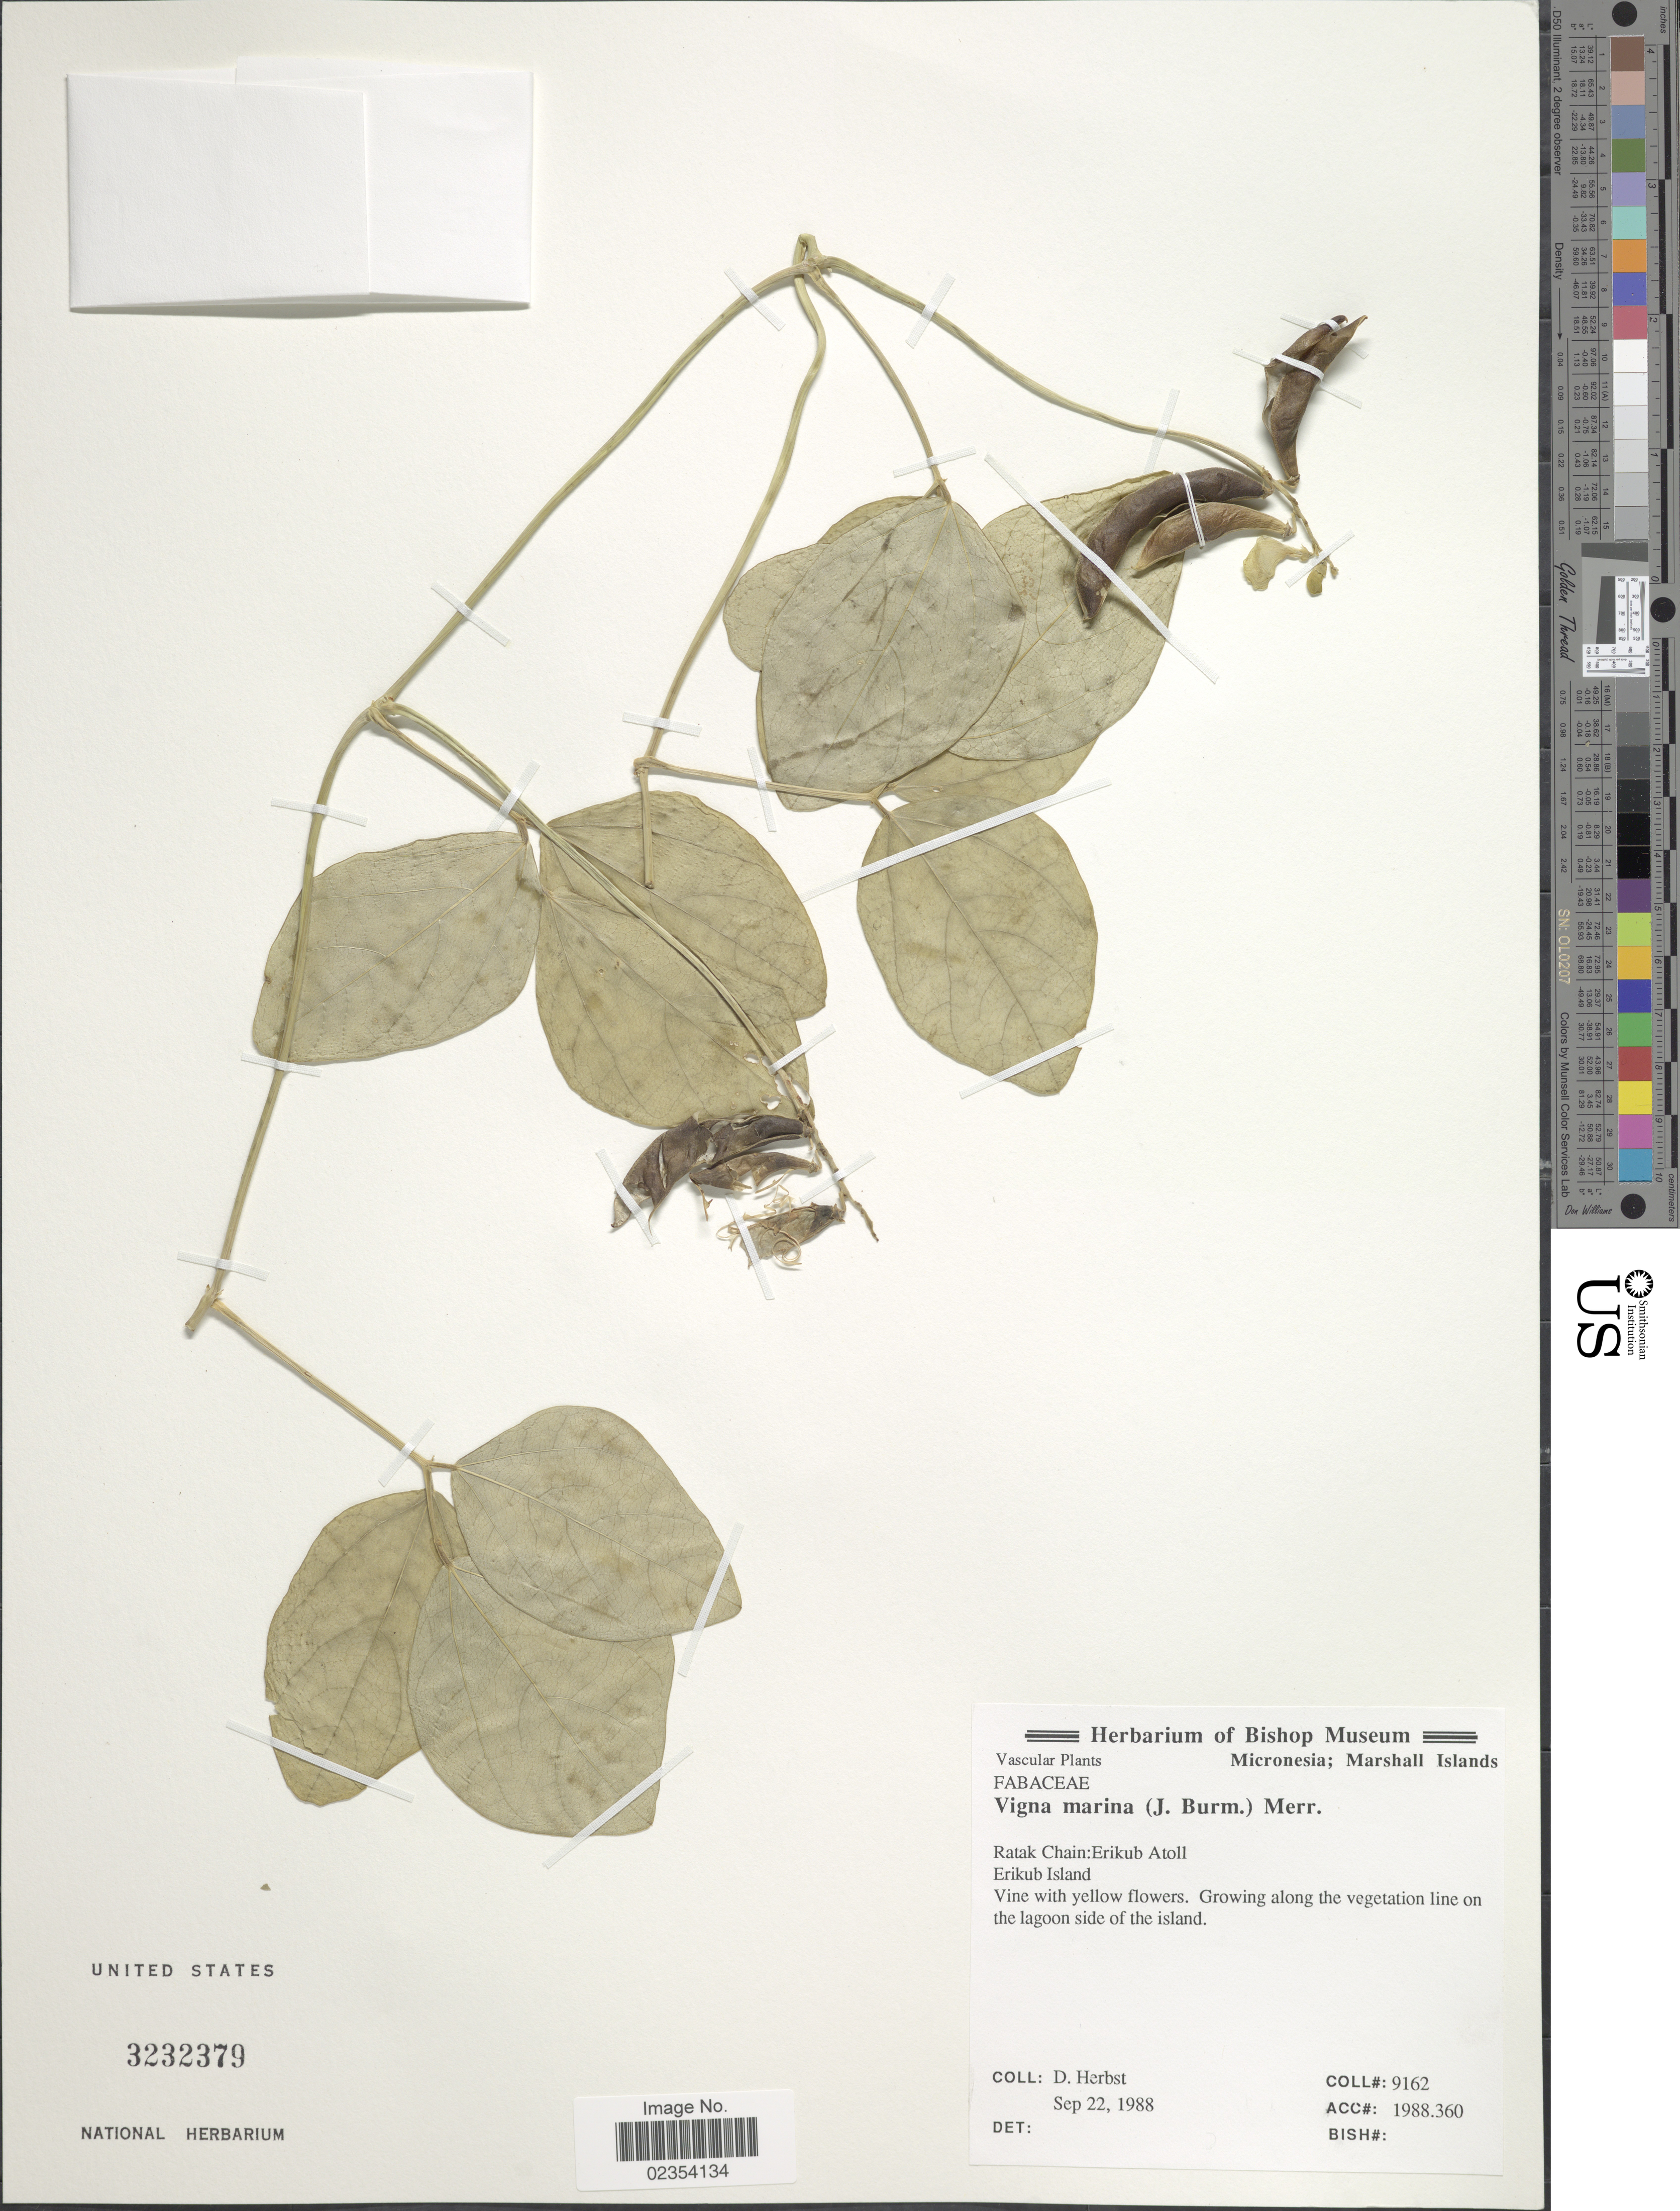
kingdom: Plantae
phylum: Tracheophyta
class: Magnoliopsida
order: Fabales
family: Fabaceae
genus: Vigna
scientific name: Vigna marina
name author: (Burm.) Merr.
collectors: D. Herbst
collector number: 9162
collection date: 1988-09-22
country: Marshall Islands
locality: Ratak Chain: Erikub Atoll, Erikub Island, along the vegetation line on the lagoon side of the island.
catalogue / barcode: US 3232379